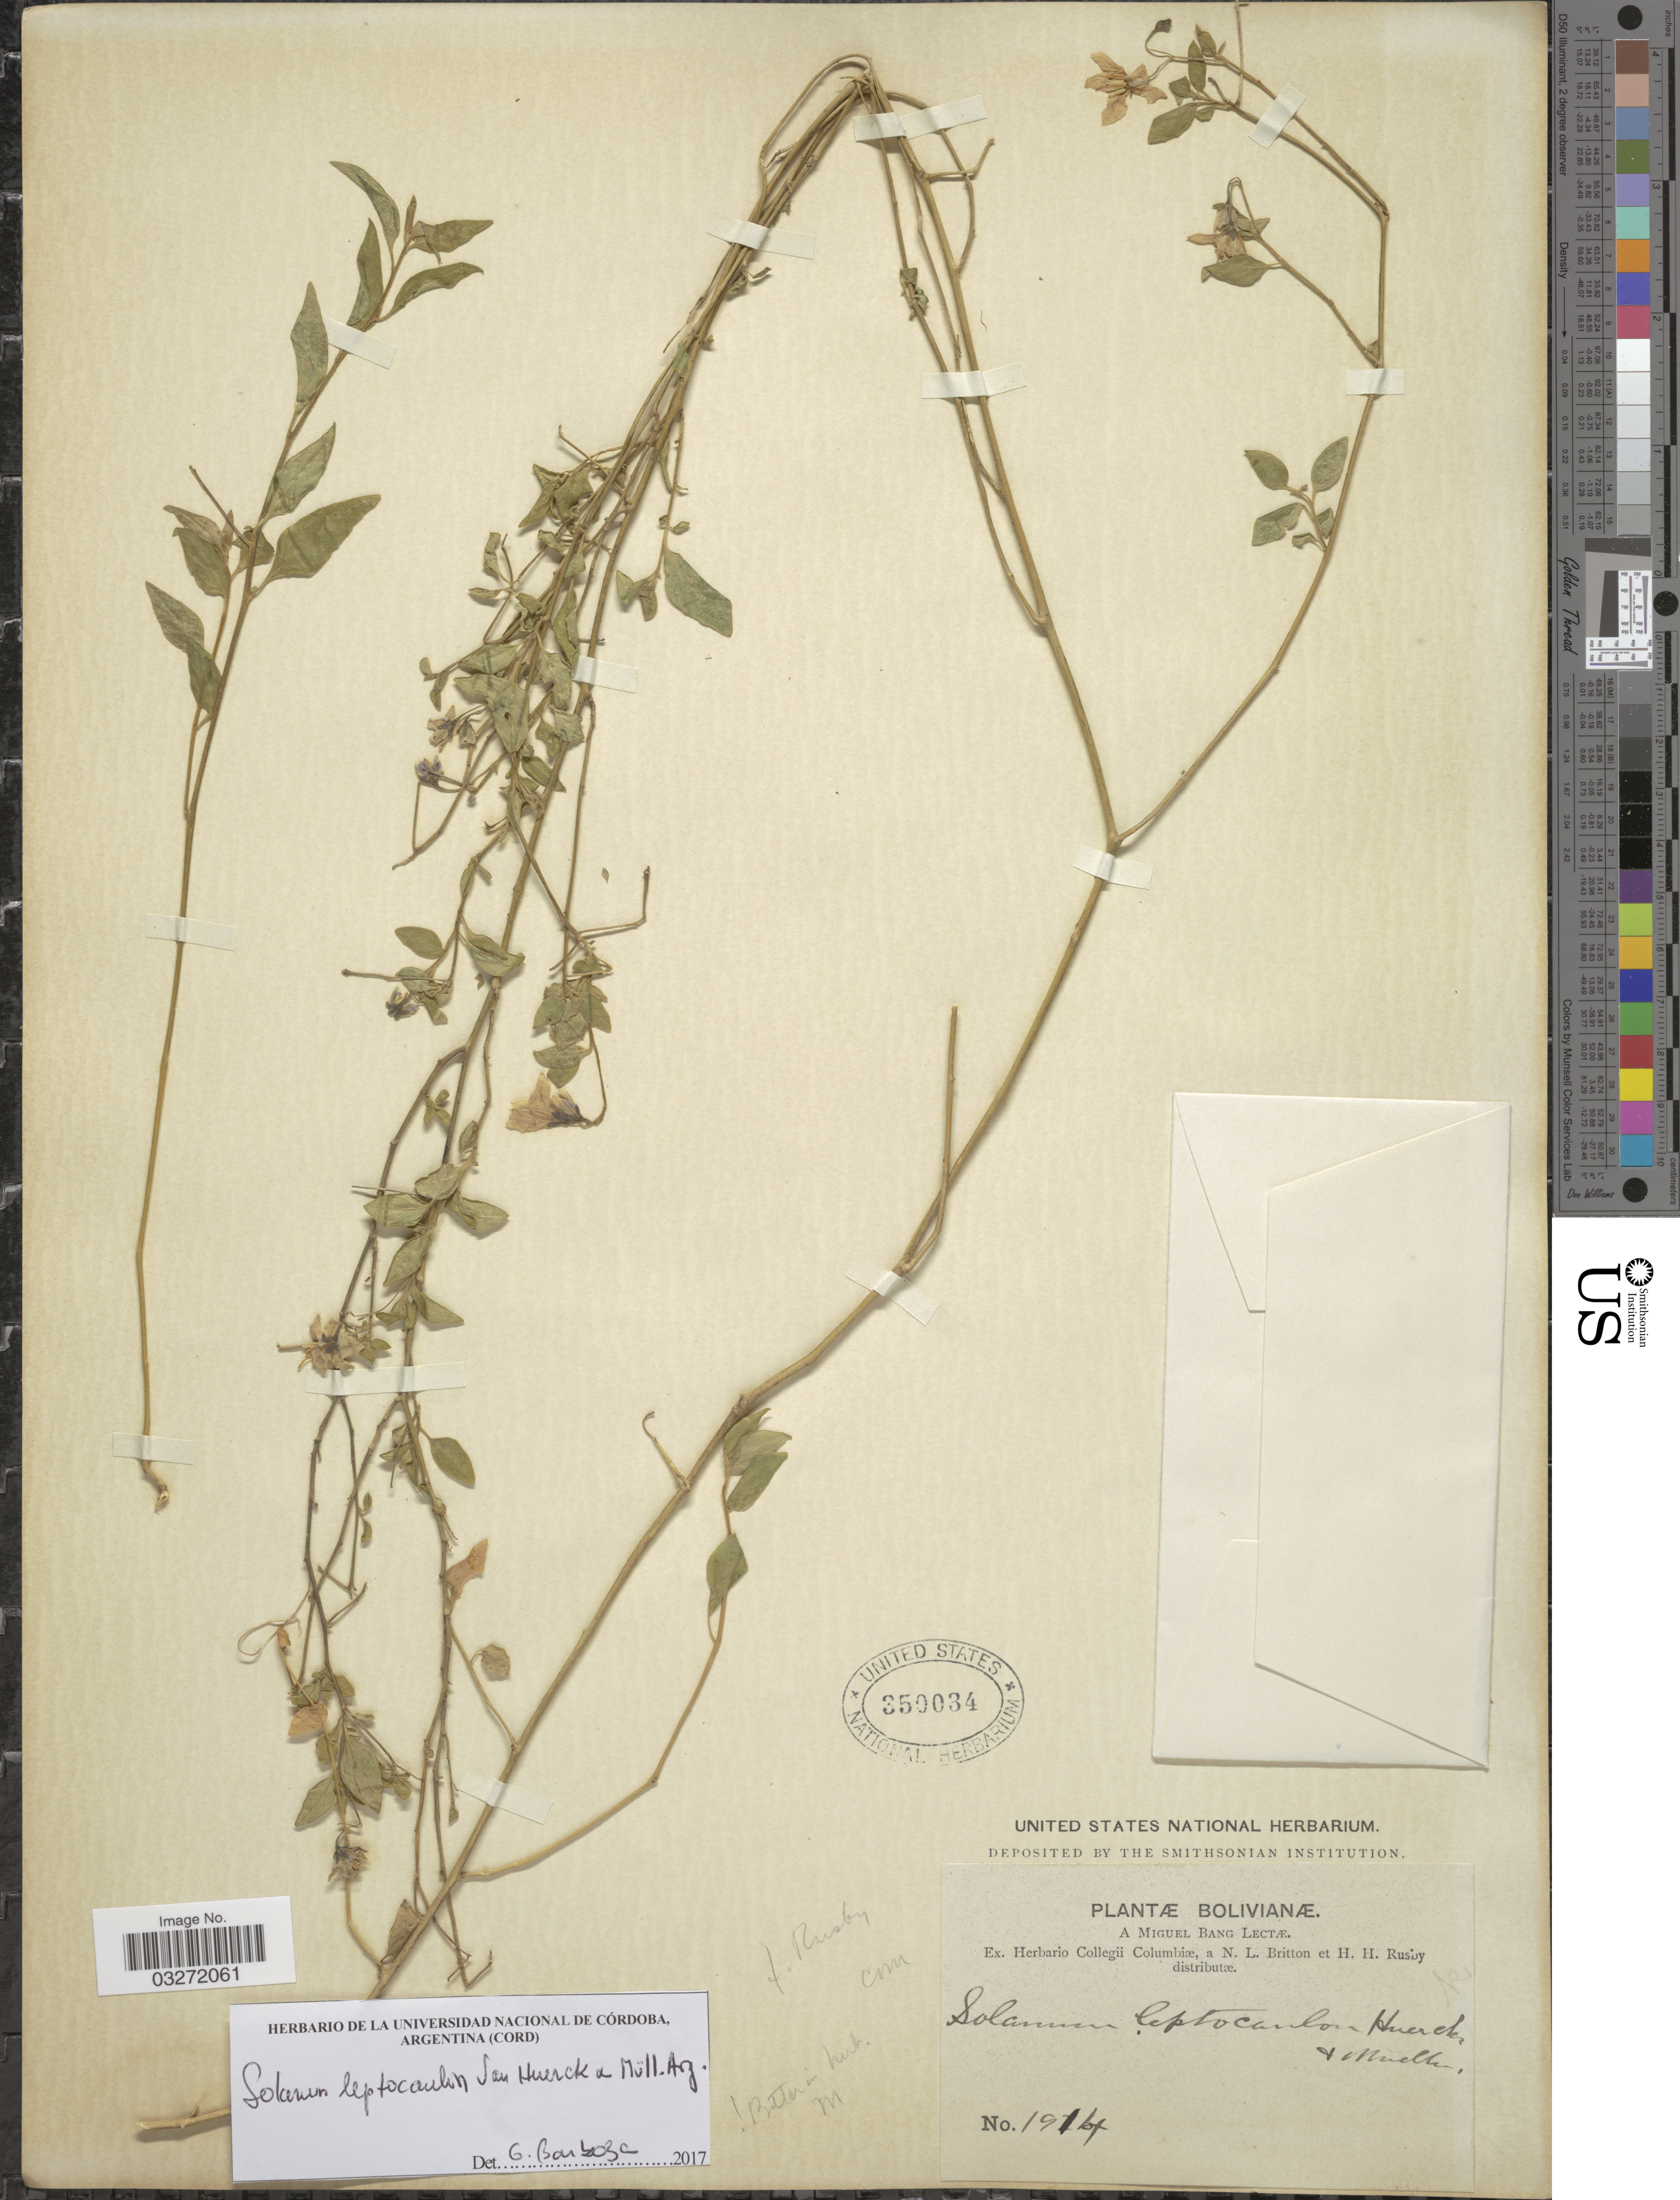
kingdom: Plantae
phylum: Tracheophyta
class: Magnoliopsida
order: Solanales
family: Solanaceae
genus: Solanum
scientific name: Solanum leptocaulon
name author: Van Heurck & Müll. Arg.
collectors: M. Bang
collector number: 1914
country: Bolivia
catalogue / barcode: US 350034